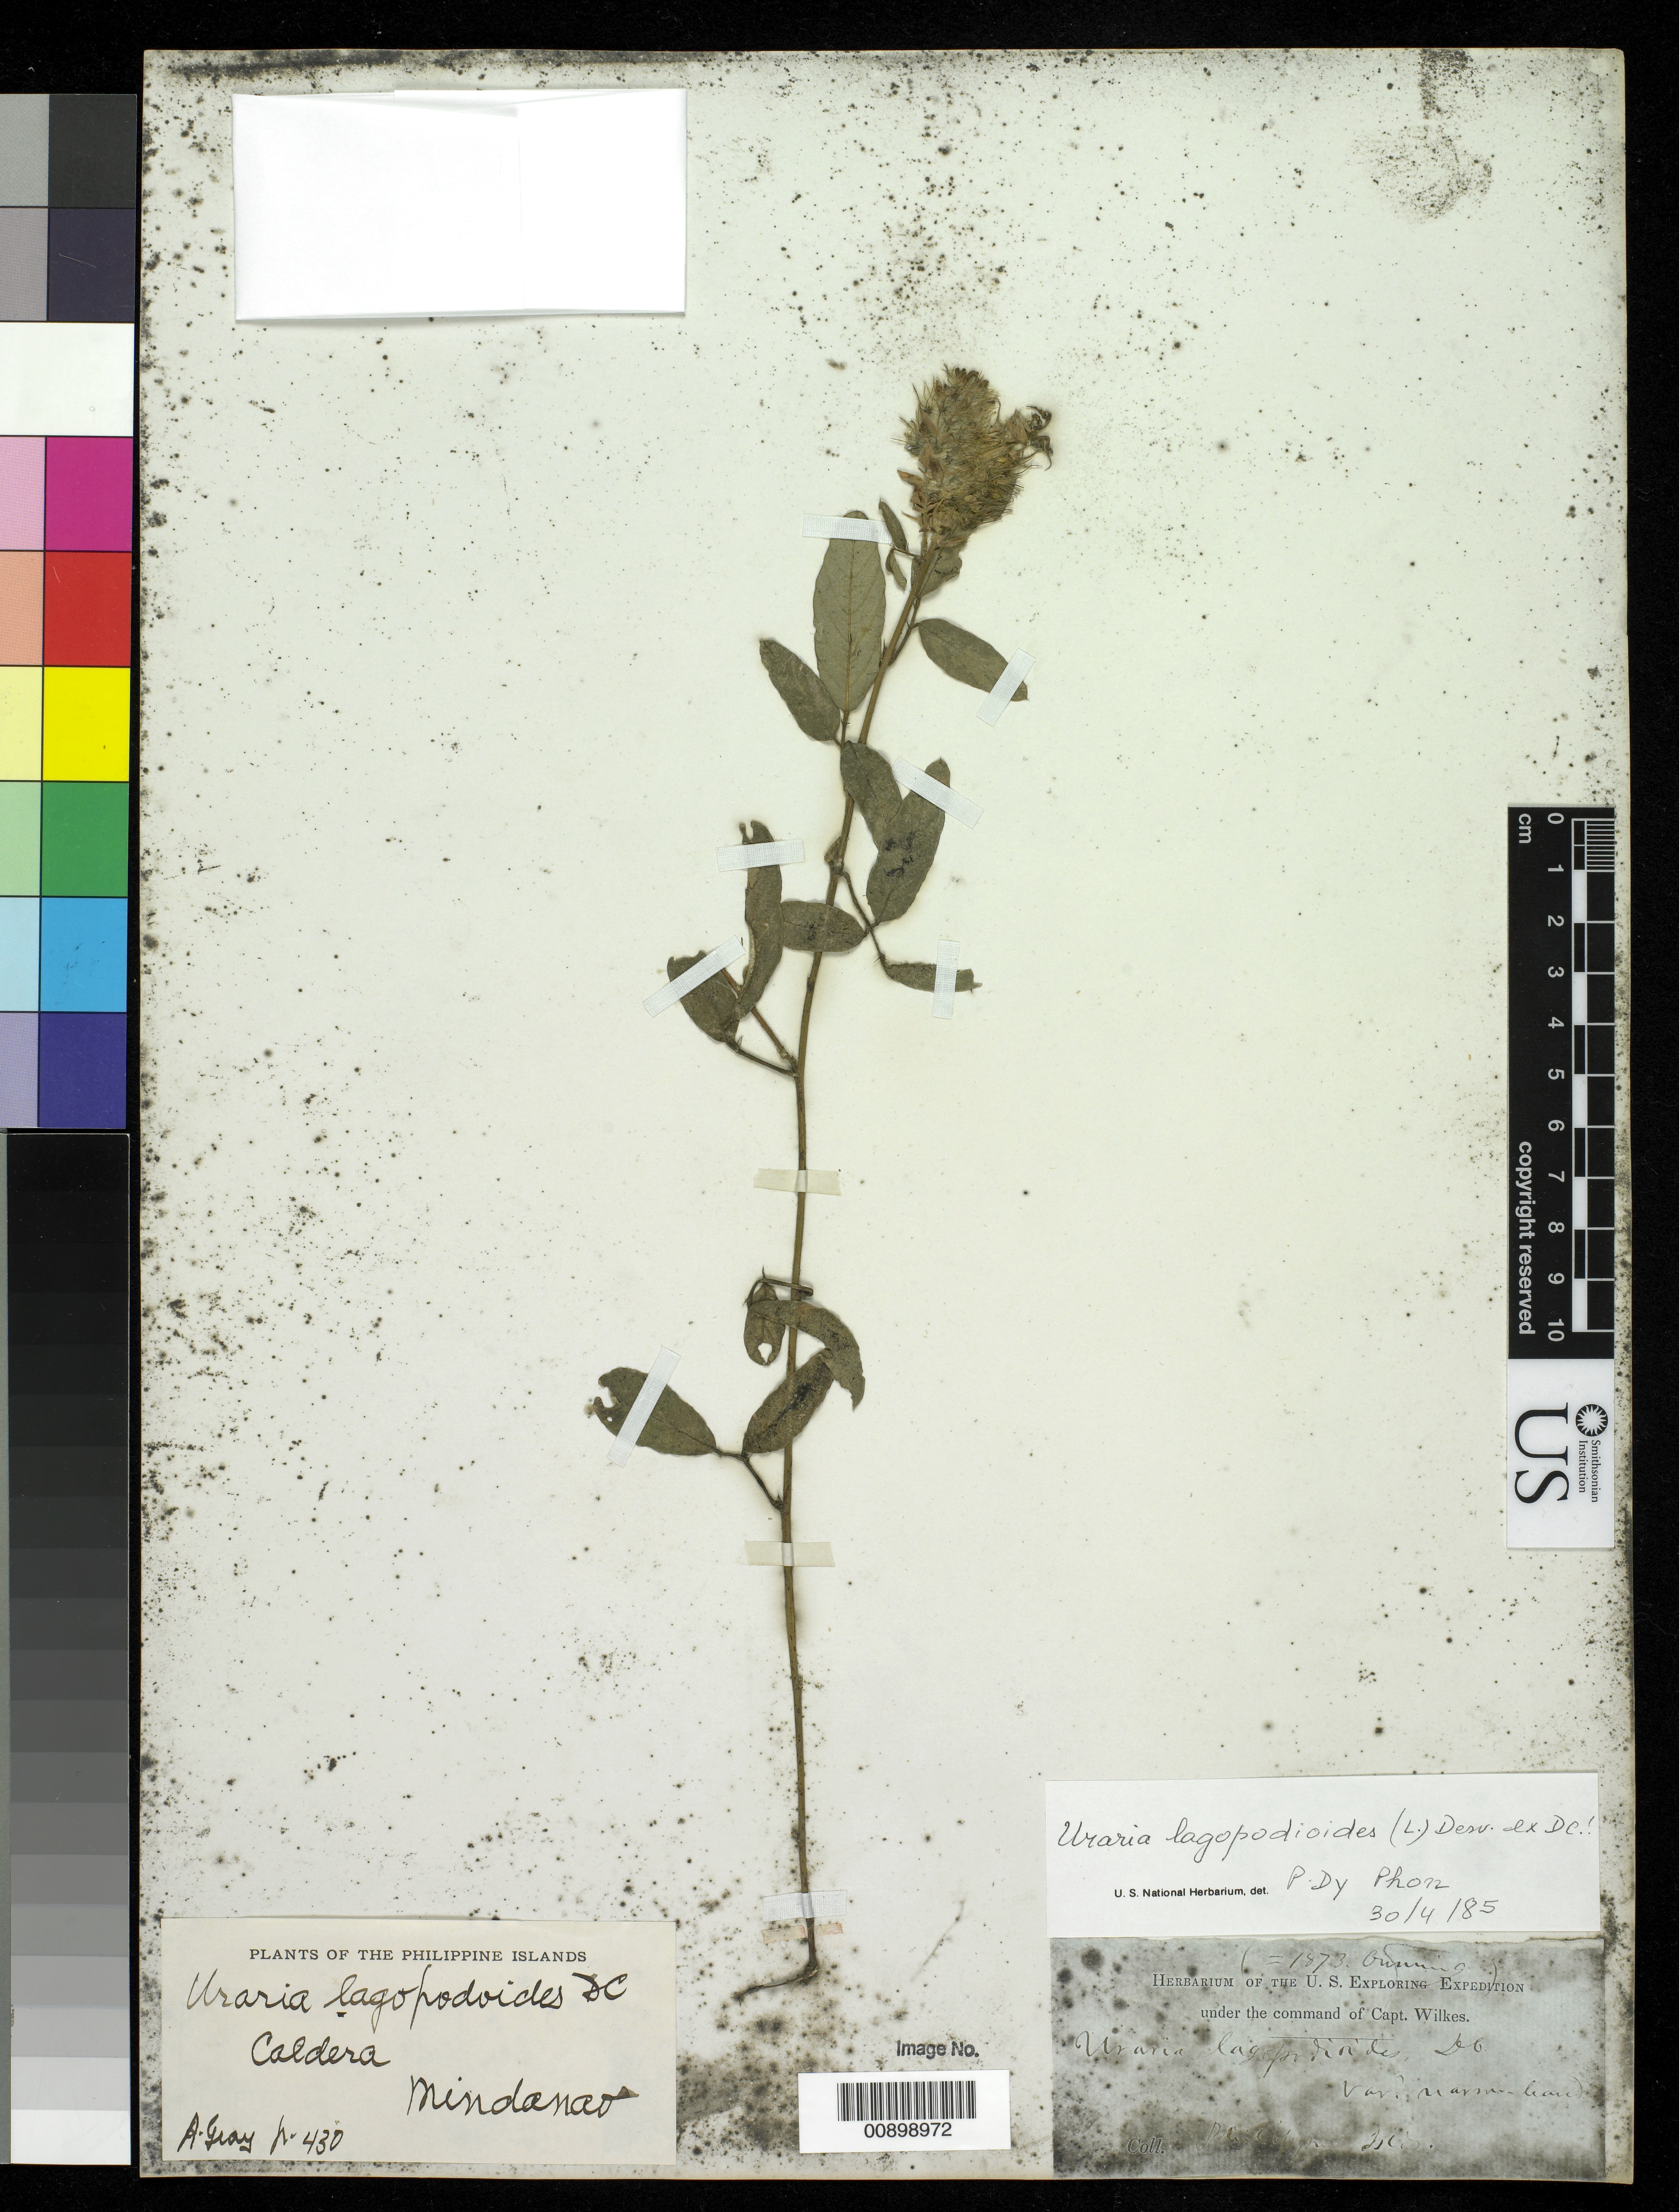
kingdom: Plantae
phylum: Tracheophyta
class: Magnoliopsida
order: Fabales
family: Fabaceae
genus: Uraria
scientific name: Uraria lagopodioides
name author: (L.) Desv. ex DC.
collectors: Wilkes Explor. Exped.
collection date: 1838/1842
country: Philippines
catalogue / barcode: US 40705